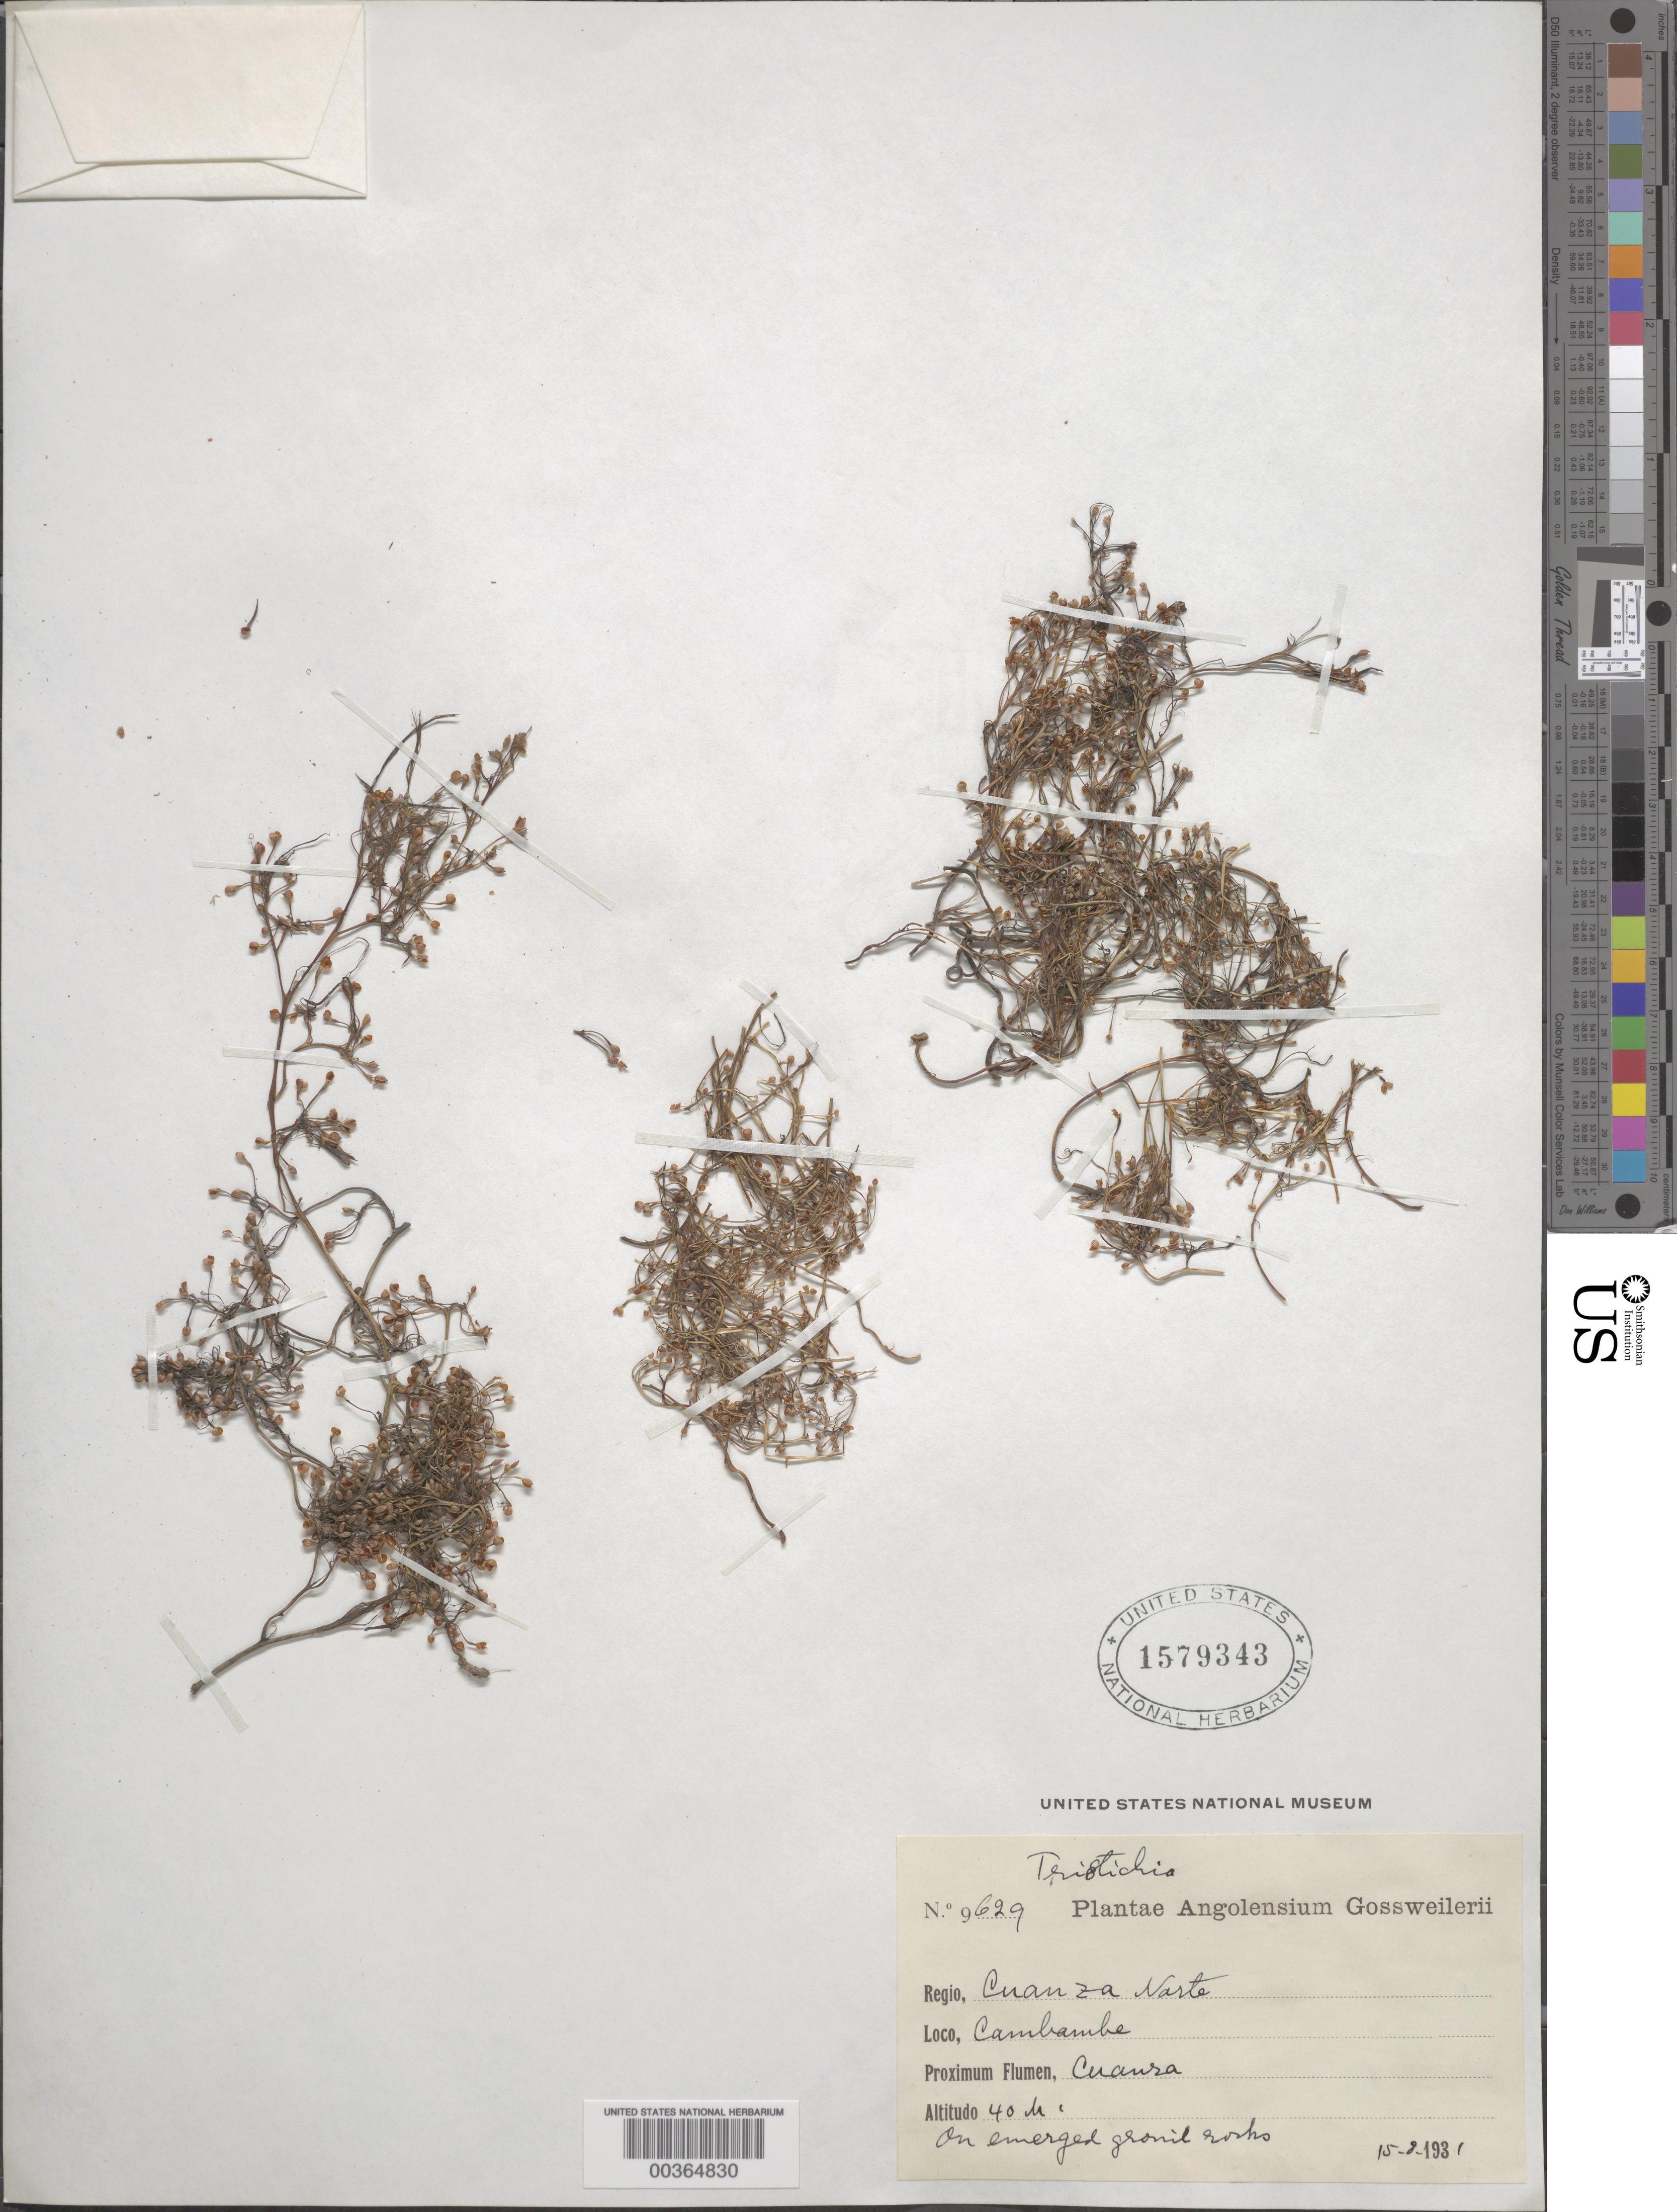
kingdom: Plantae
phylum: Tracheophyta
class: Magnoliopsida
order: Malpighiales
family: Podostemaceae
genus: Tristicha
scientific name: Tristicha sp.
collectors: J. Gossweiler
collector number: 9629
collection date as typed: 15 Aug 1931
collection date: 1931-08-15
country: Angola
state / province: Cuanza Norte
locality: Cambambe, Cuanza River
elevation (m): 40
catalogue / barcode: US 1579343